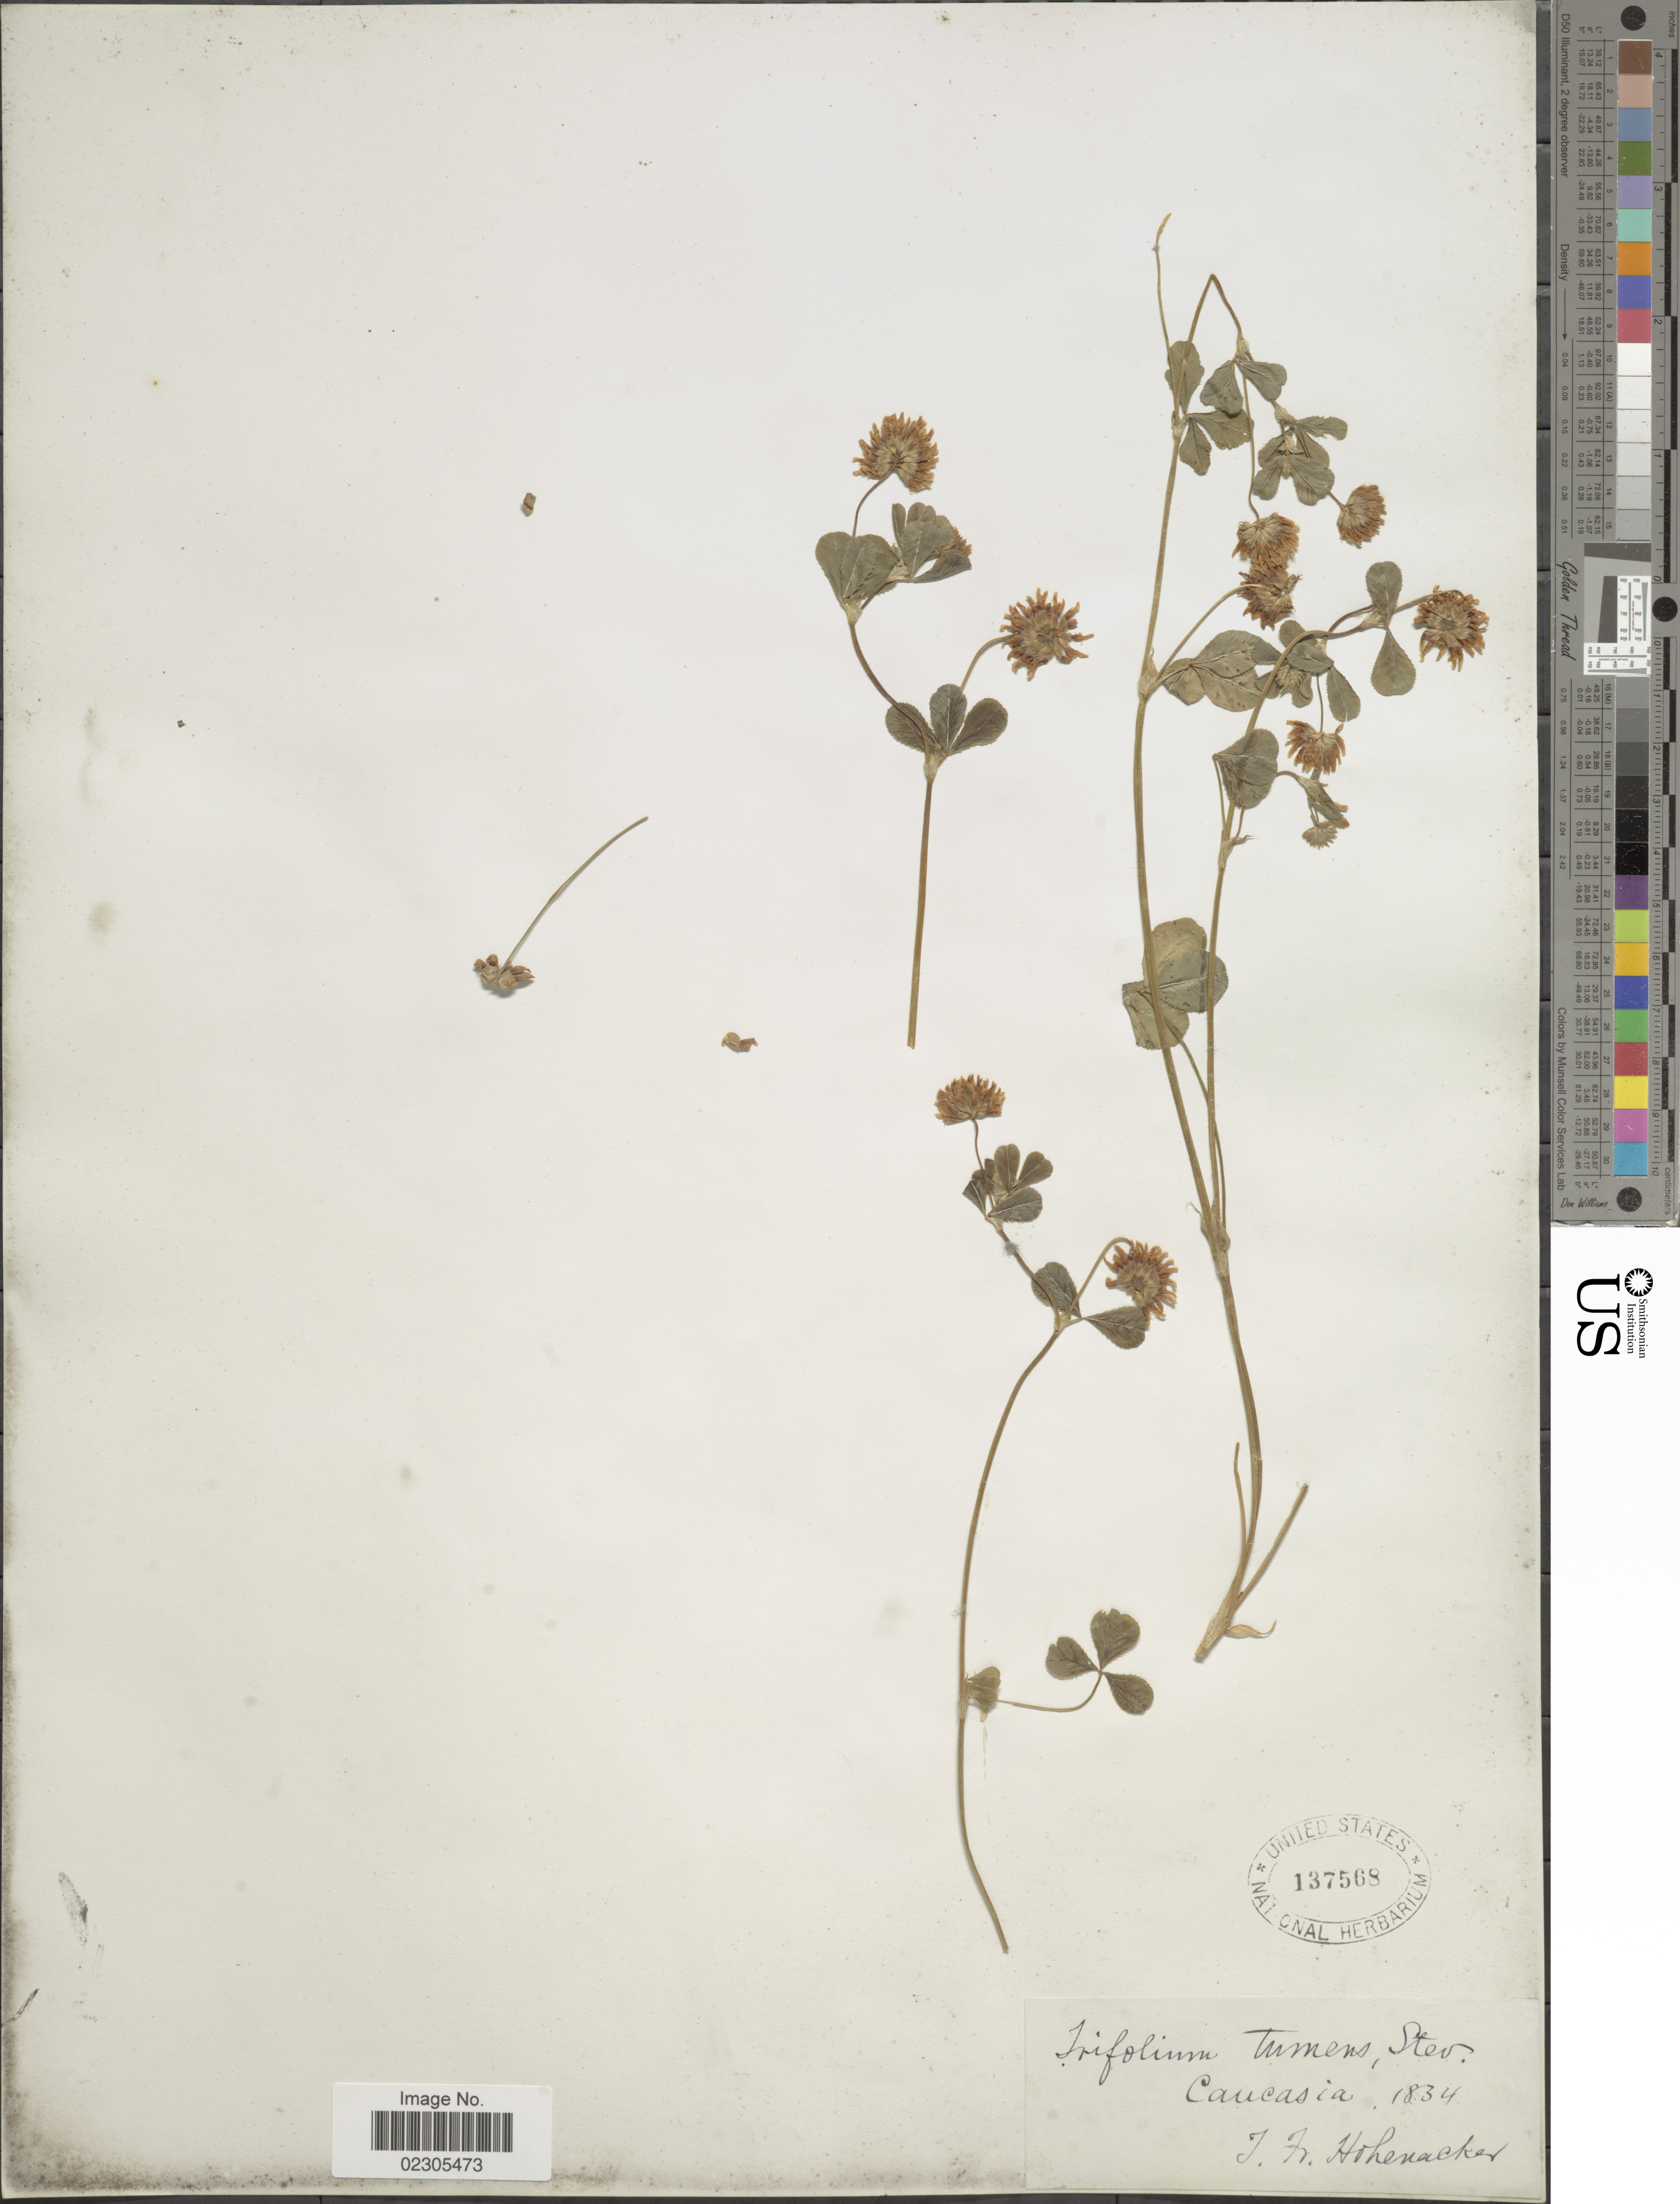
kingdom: Plantae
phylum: Tracheophyta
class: Magnoliopsida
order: Fabales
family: Fabaceae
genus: Trifolium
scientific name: Trifolium tumens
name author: M. Bieb.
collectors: J. Hohenacker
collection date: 1834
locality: Caucasia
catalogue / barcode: US 137568